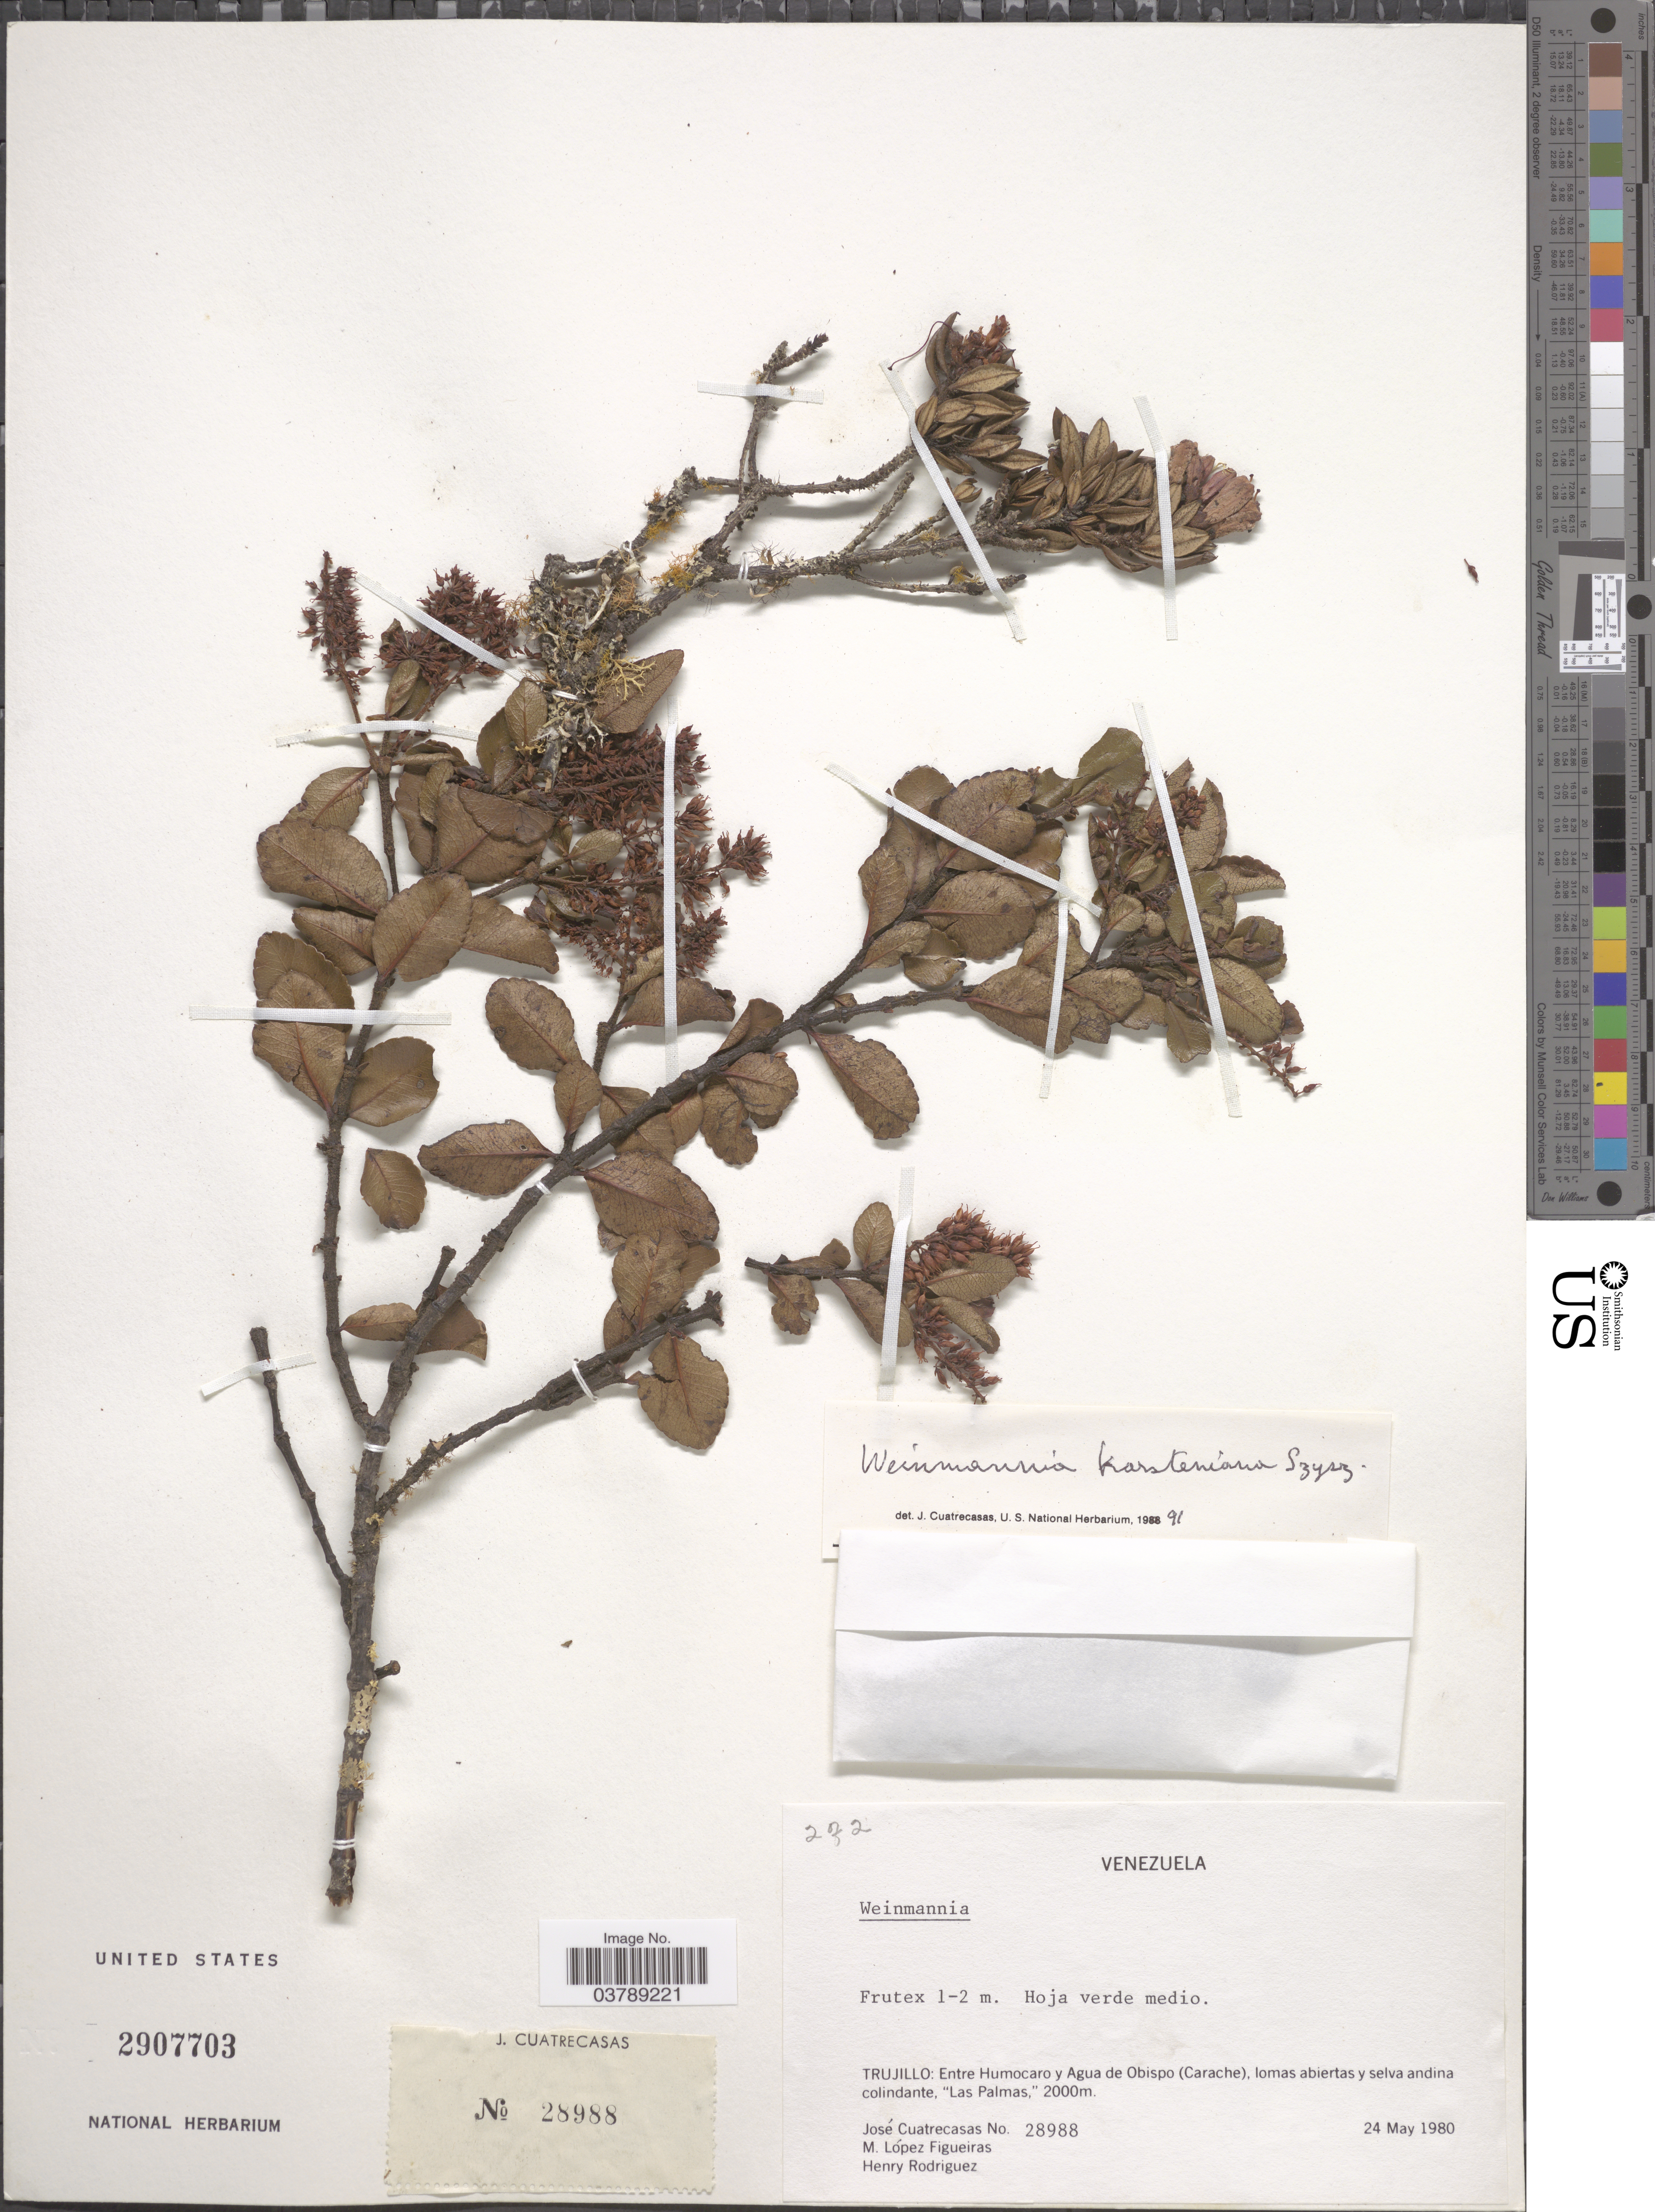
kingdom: Plantae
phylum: Tracheophyta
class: Magnoliopsida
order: Oxalidales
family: Cunoniaceae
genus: Weinmannia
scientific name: Weinmannia karsteniana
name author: Szyszyll.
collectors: J. Cuatrecasas, M. López Figueiras & H. A. Rodriguez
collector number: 28988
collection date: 1980-05-24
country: Venezuela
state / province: Trujillo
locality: Entre Humocaro y Agua de Obispo (Carache), lomas abiertas y selva andina colindante, "Las Palmas".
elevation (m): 2000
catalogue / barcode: US 2907703